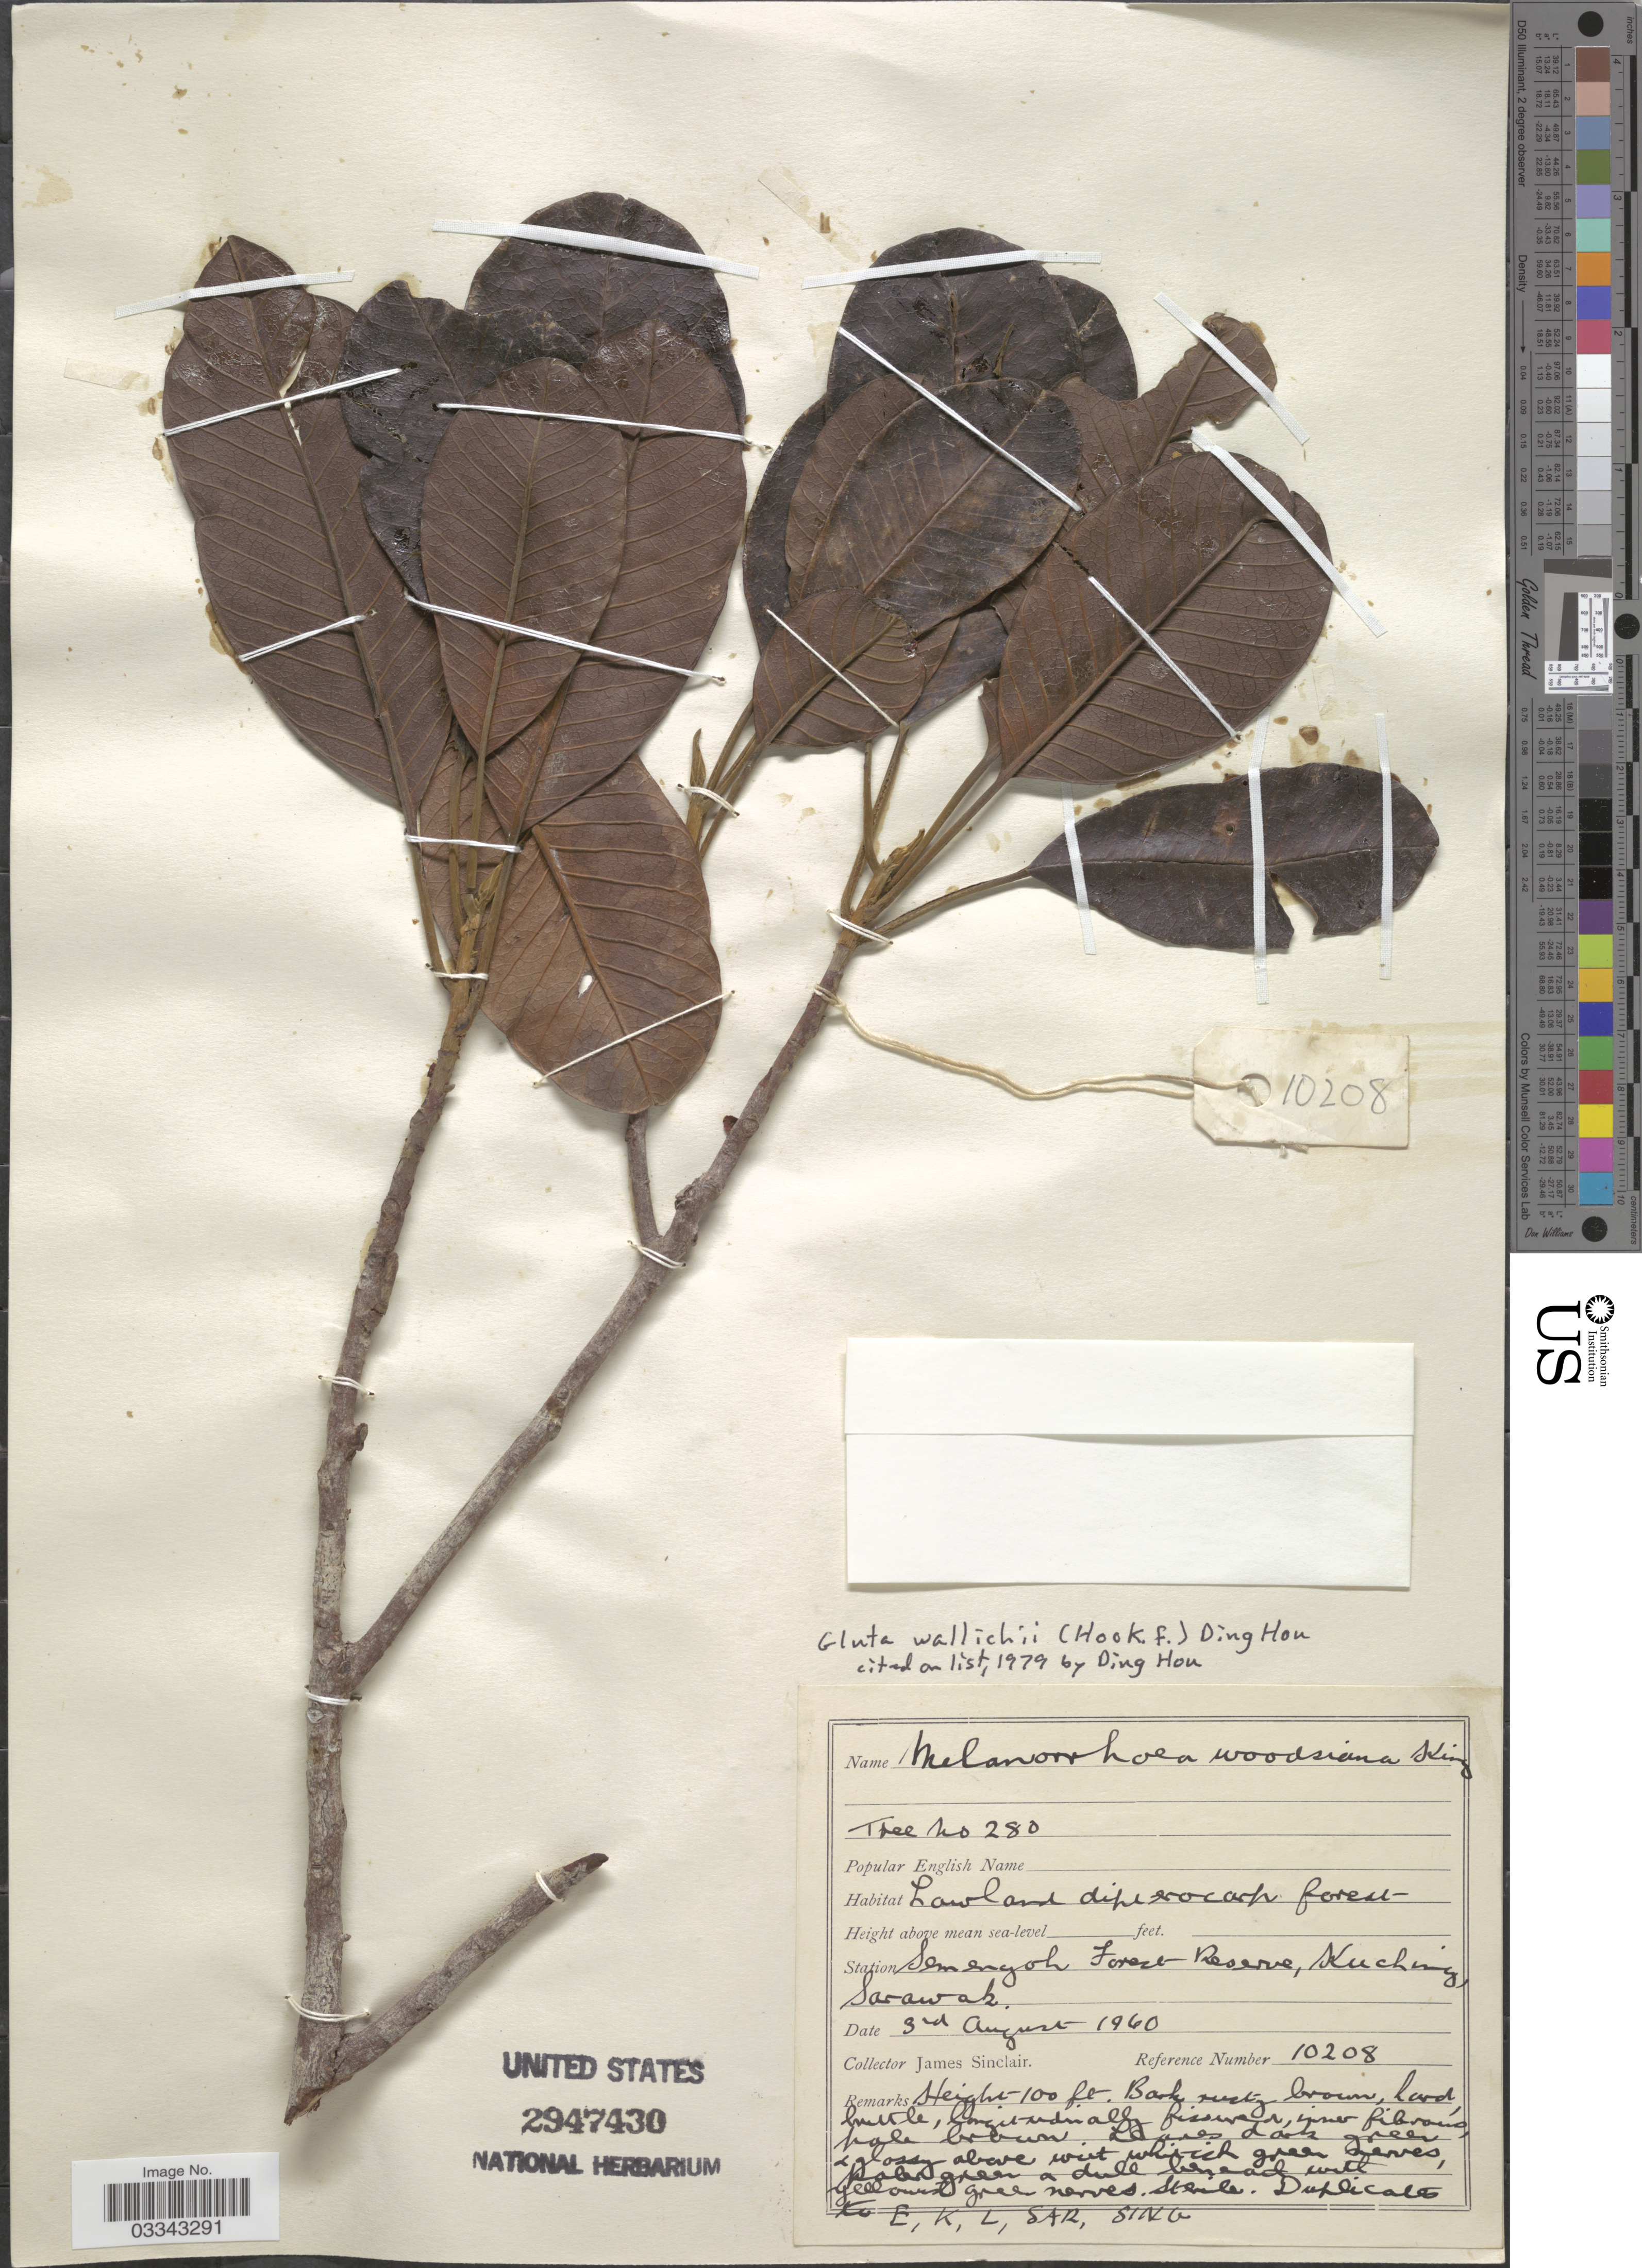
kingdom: Plantae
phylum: Tracheophyta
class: Magnoliopsida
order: Sapindales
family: Anacardiaceae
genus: Gluta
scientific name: Gluta wallichii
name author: (Hook. f.) Ding Hou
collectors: J. Sinclair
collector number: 10208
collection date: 1960-08-03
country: Malaysia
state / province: Sarawak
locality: Station Semengoh Forest Reserve, Kuching.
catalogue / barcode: US 2947430